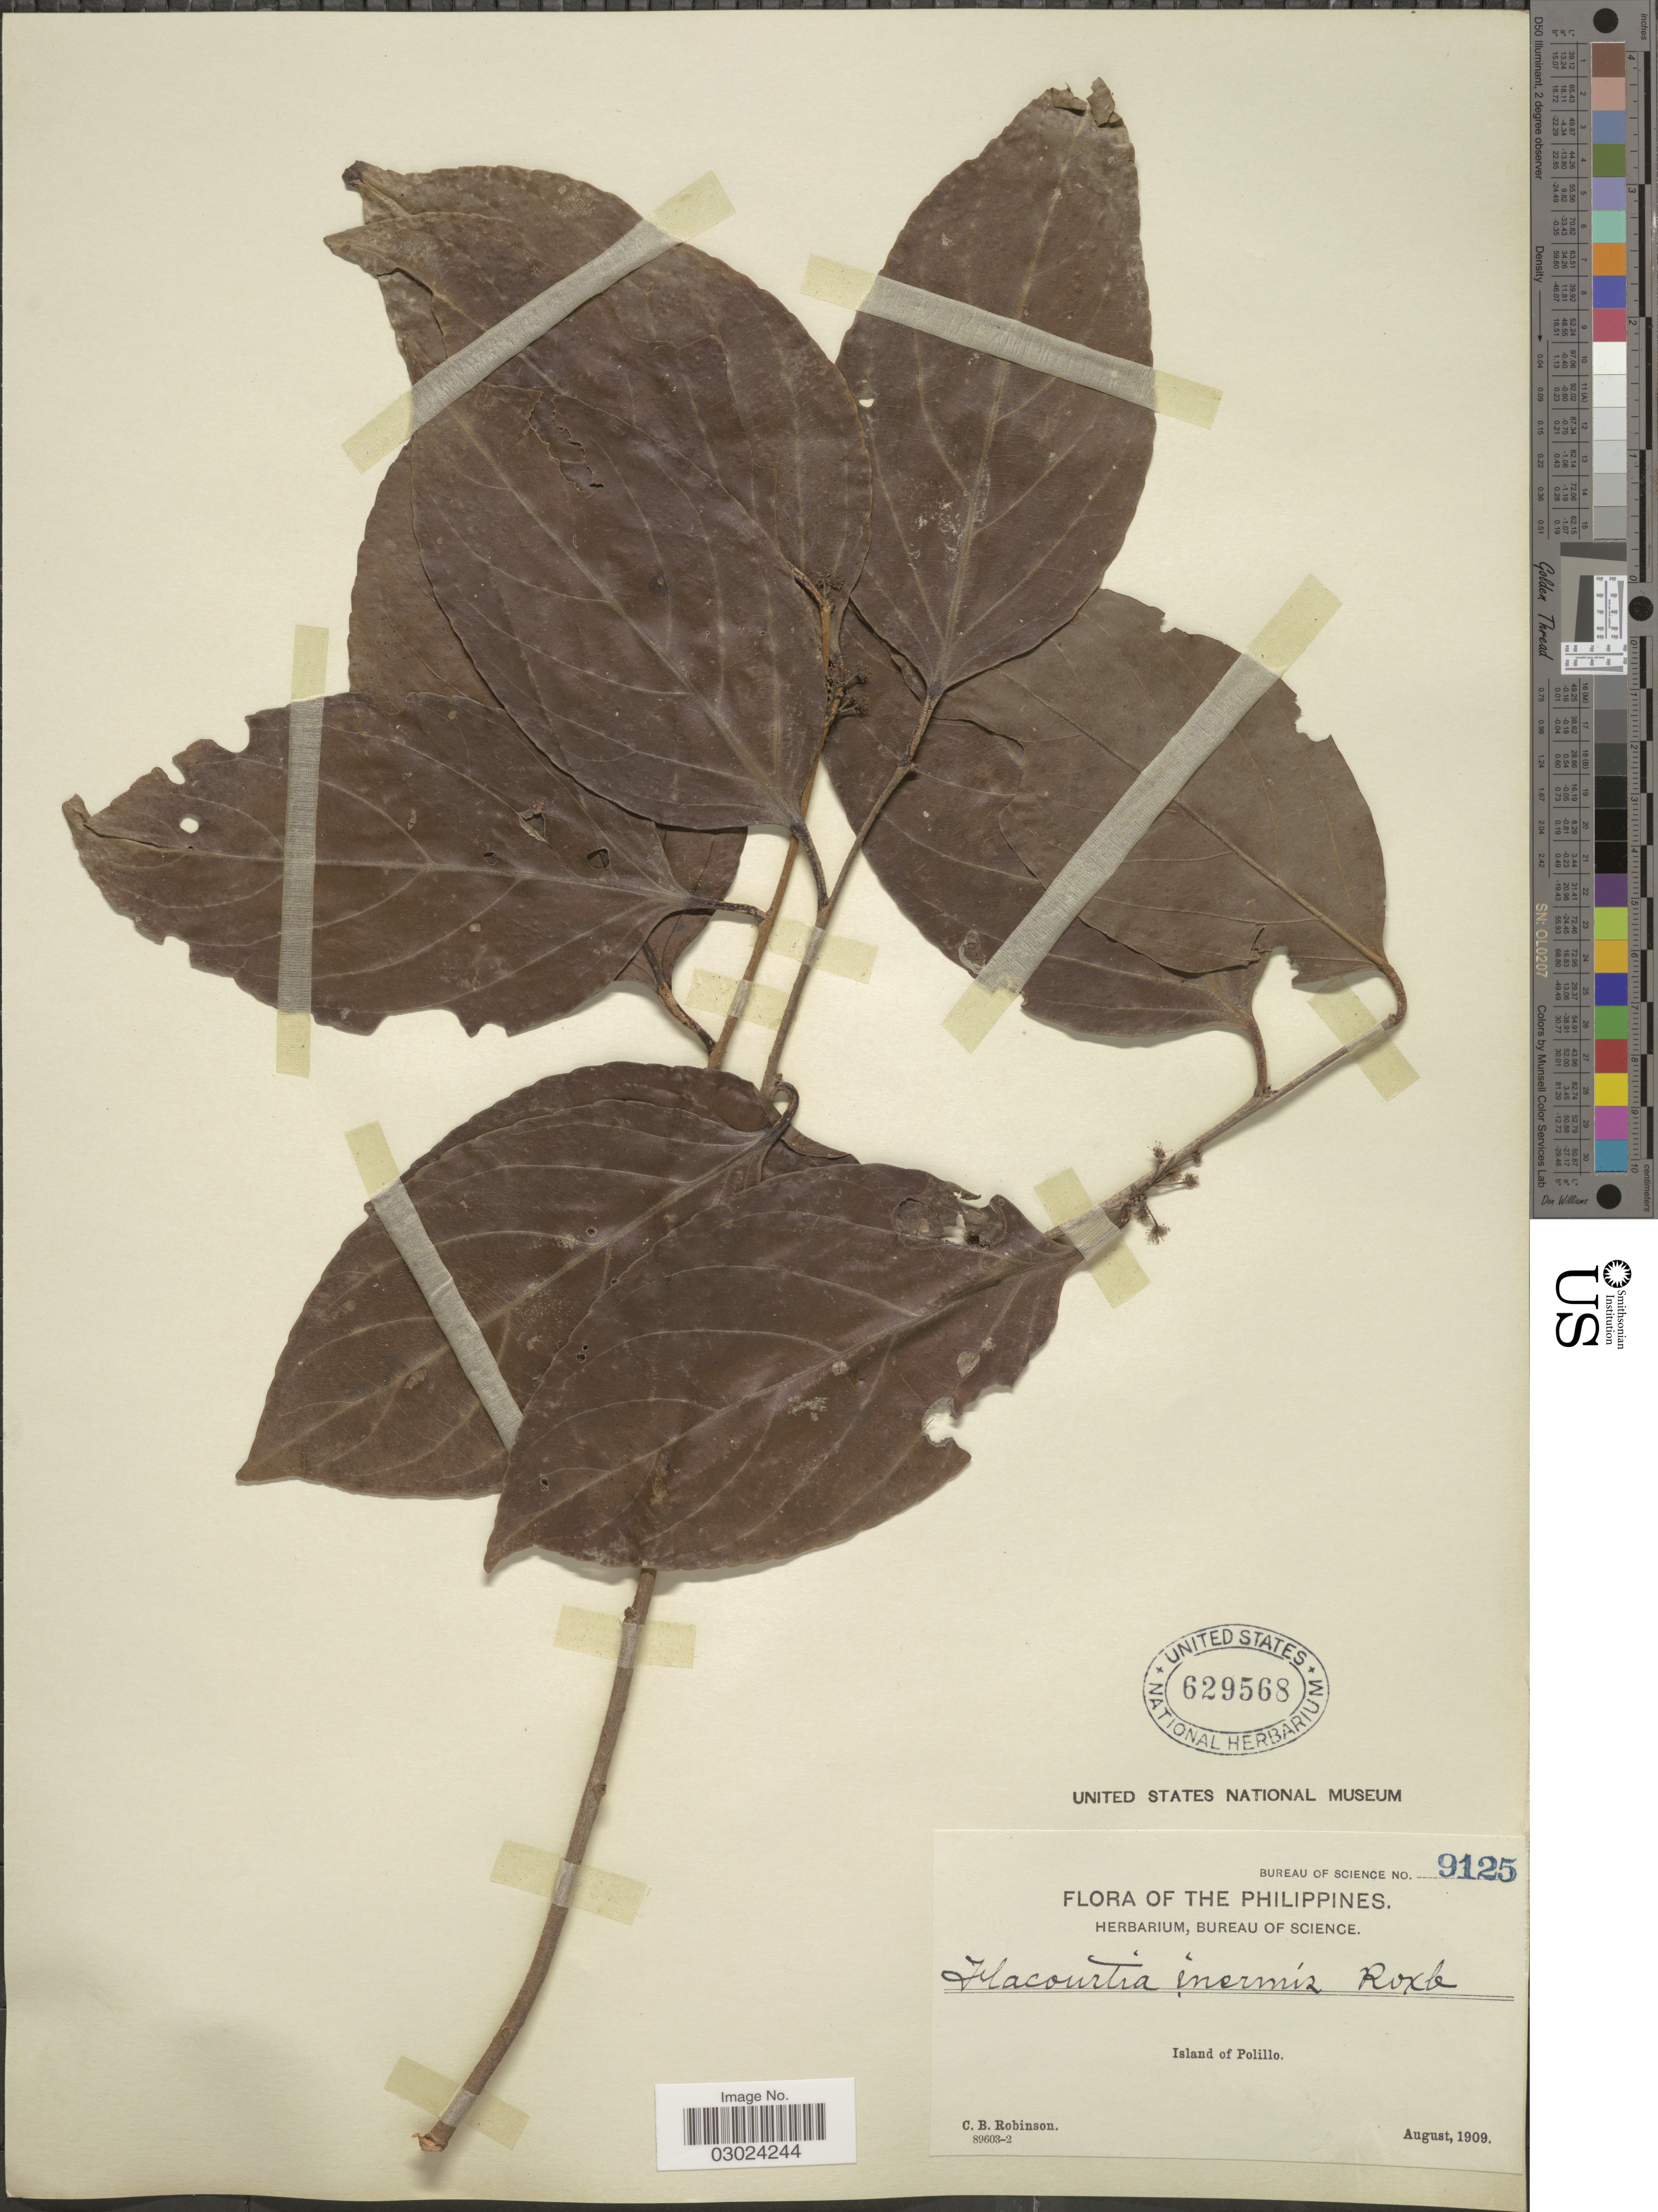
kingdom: Plantae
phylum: Tracheophyta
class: Magnoliopsida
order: Malpighiales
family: Salicaceae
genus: Flacourtia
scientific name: Flacourtia inermis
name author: Roxb.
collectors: C. Robinson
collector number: Bureau of Science 9125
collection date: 1909-08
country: Philippines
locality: Island of Polillo.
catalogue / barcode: US 629568